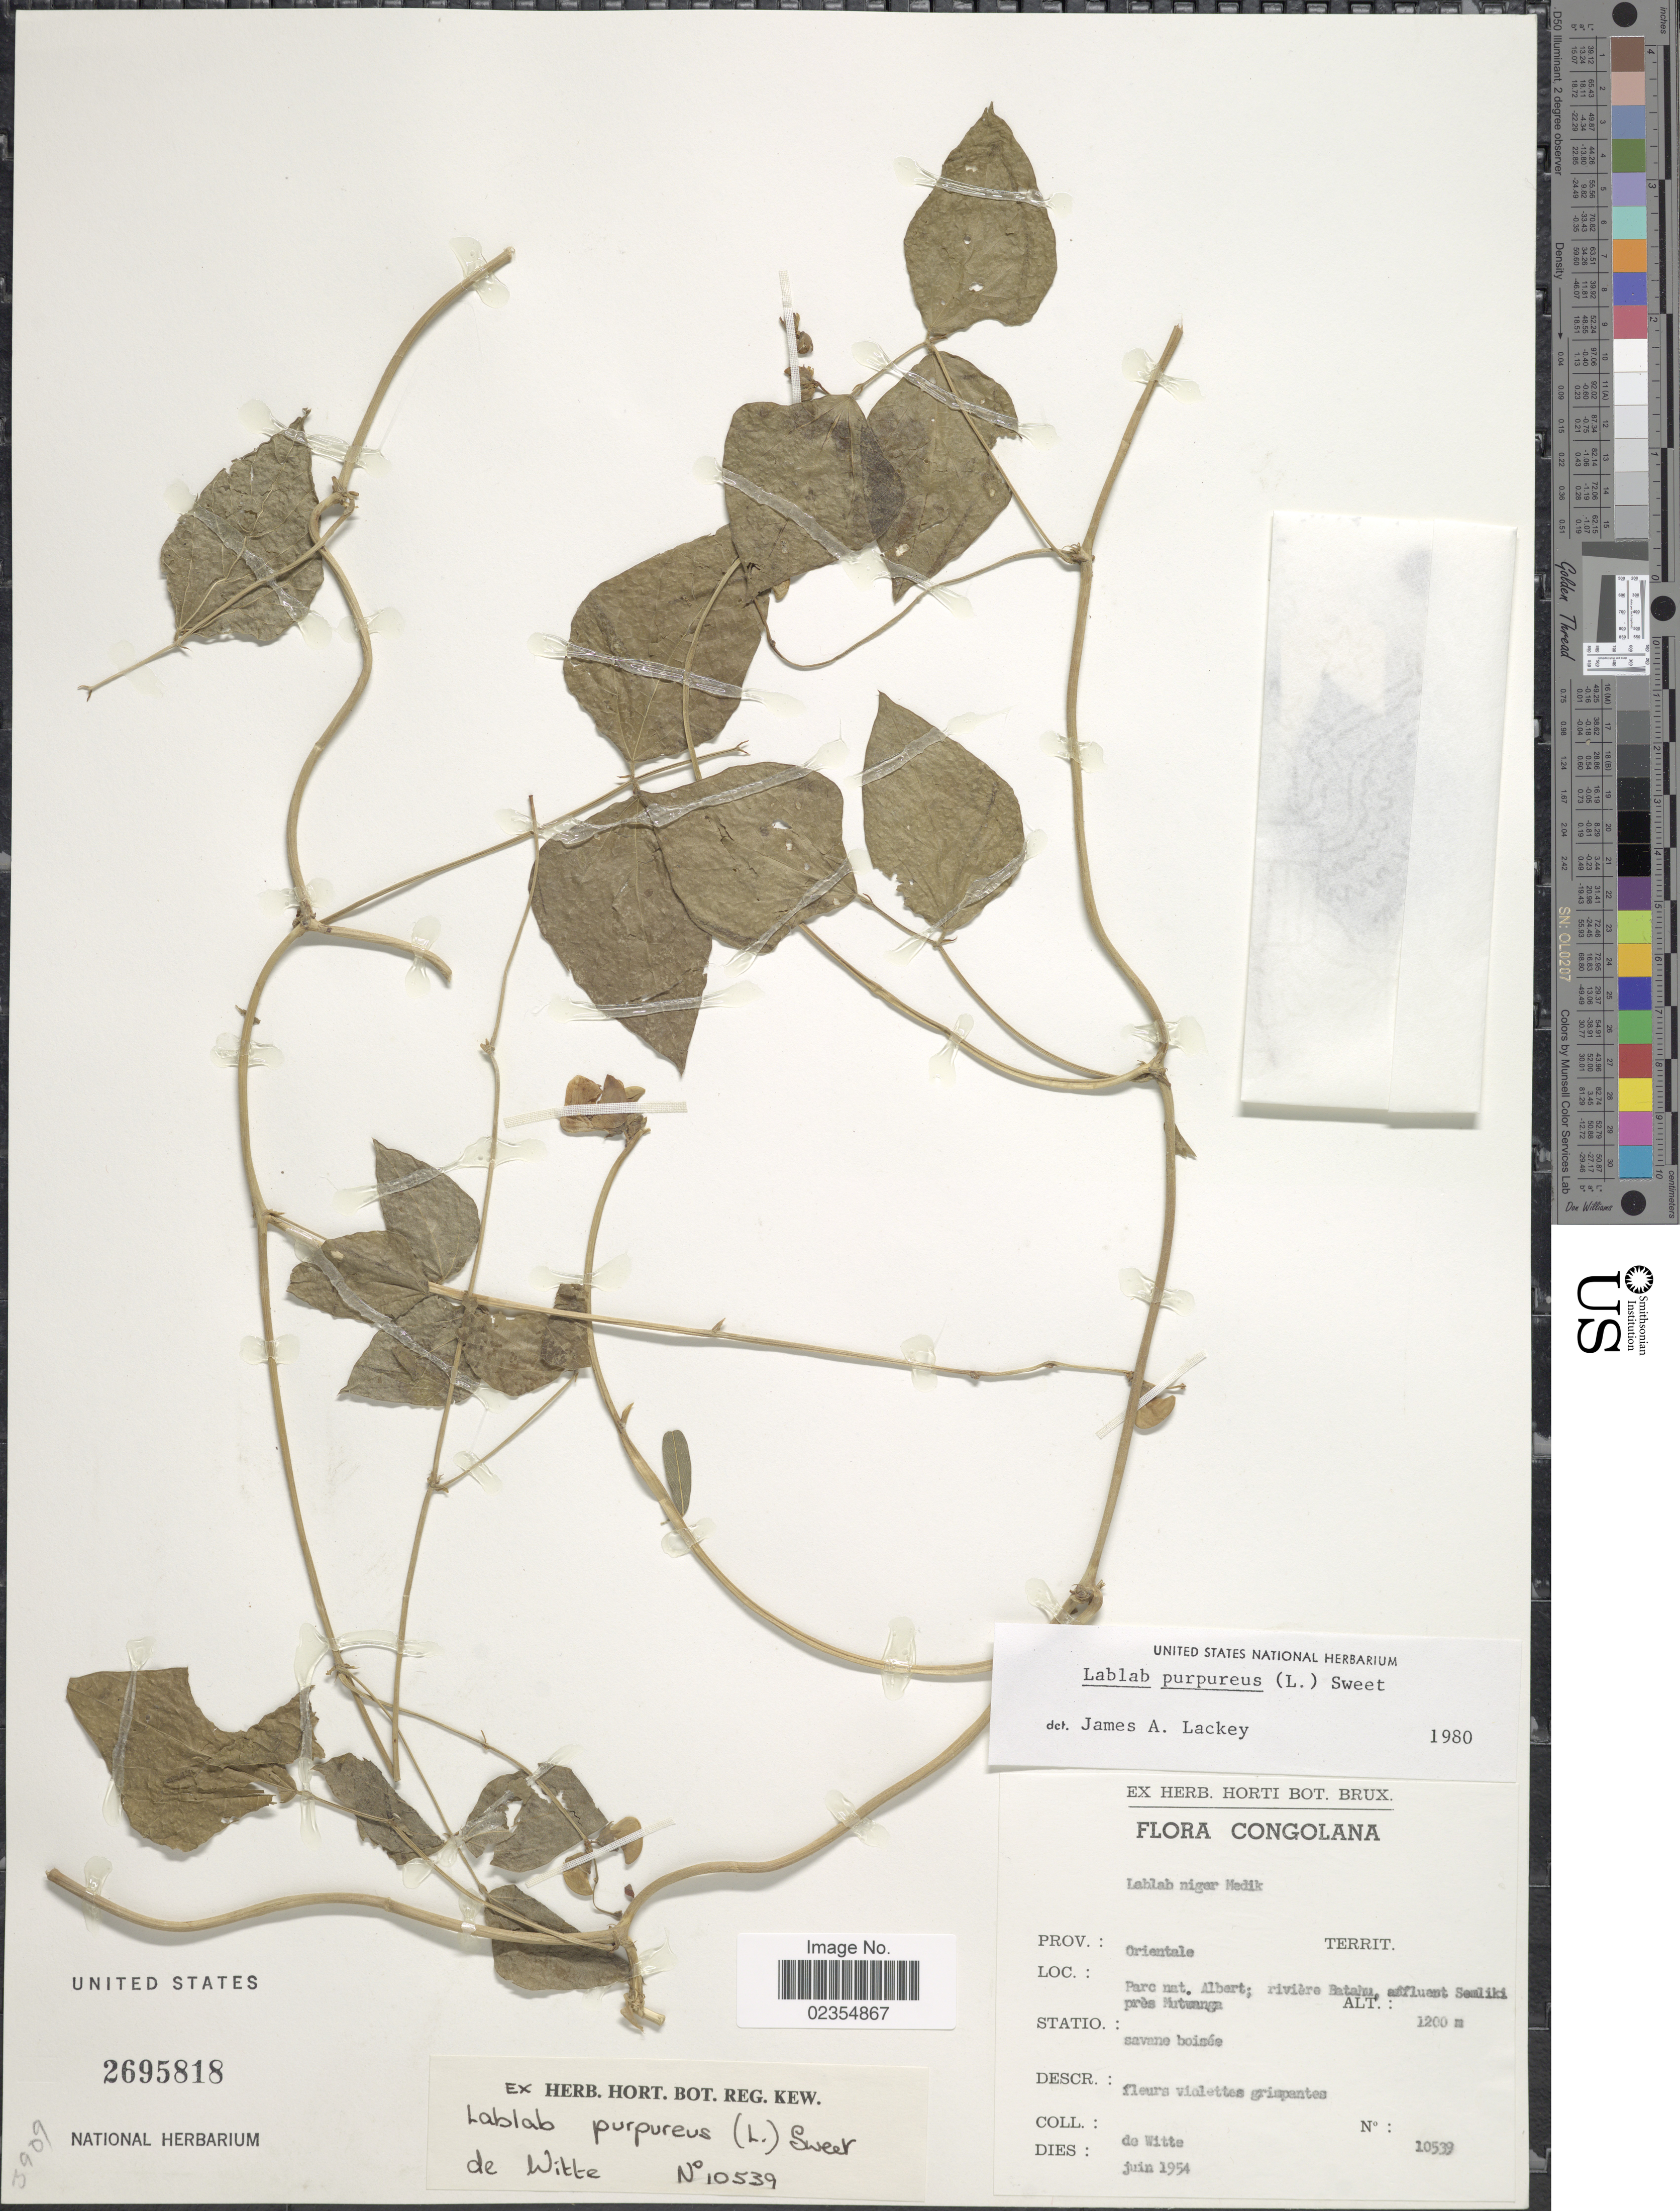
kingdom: Plantae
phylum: Tracheophyta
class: Magnoliopsida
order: Fabales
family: Fabaceae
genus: Lablab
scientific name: Lablab purpureus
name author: (L.) Sweet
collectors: -. de Witte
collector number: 10539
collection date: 1954-06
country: Congo, Democratic Republic of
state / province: Nord-Kivu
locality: Congolana, Parc. nat. Albert; riviere Batahu, affluent Semliki pres Mutwanga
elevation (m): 1200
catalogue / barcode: US 2695818